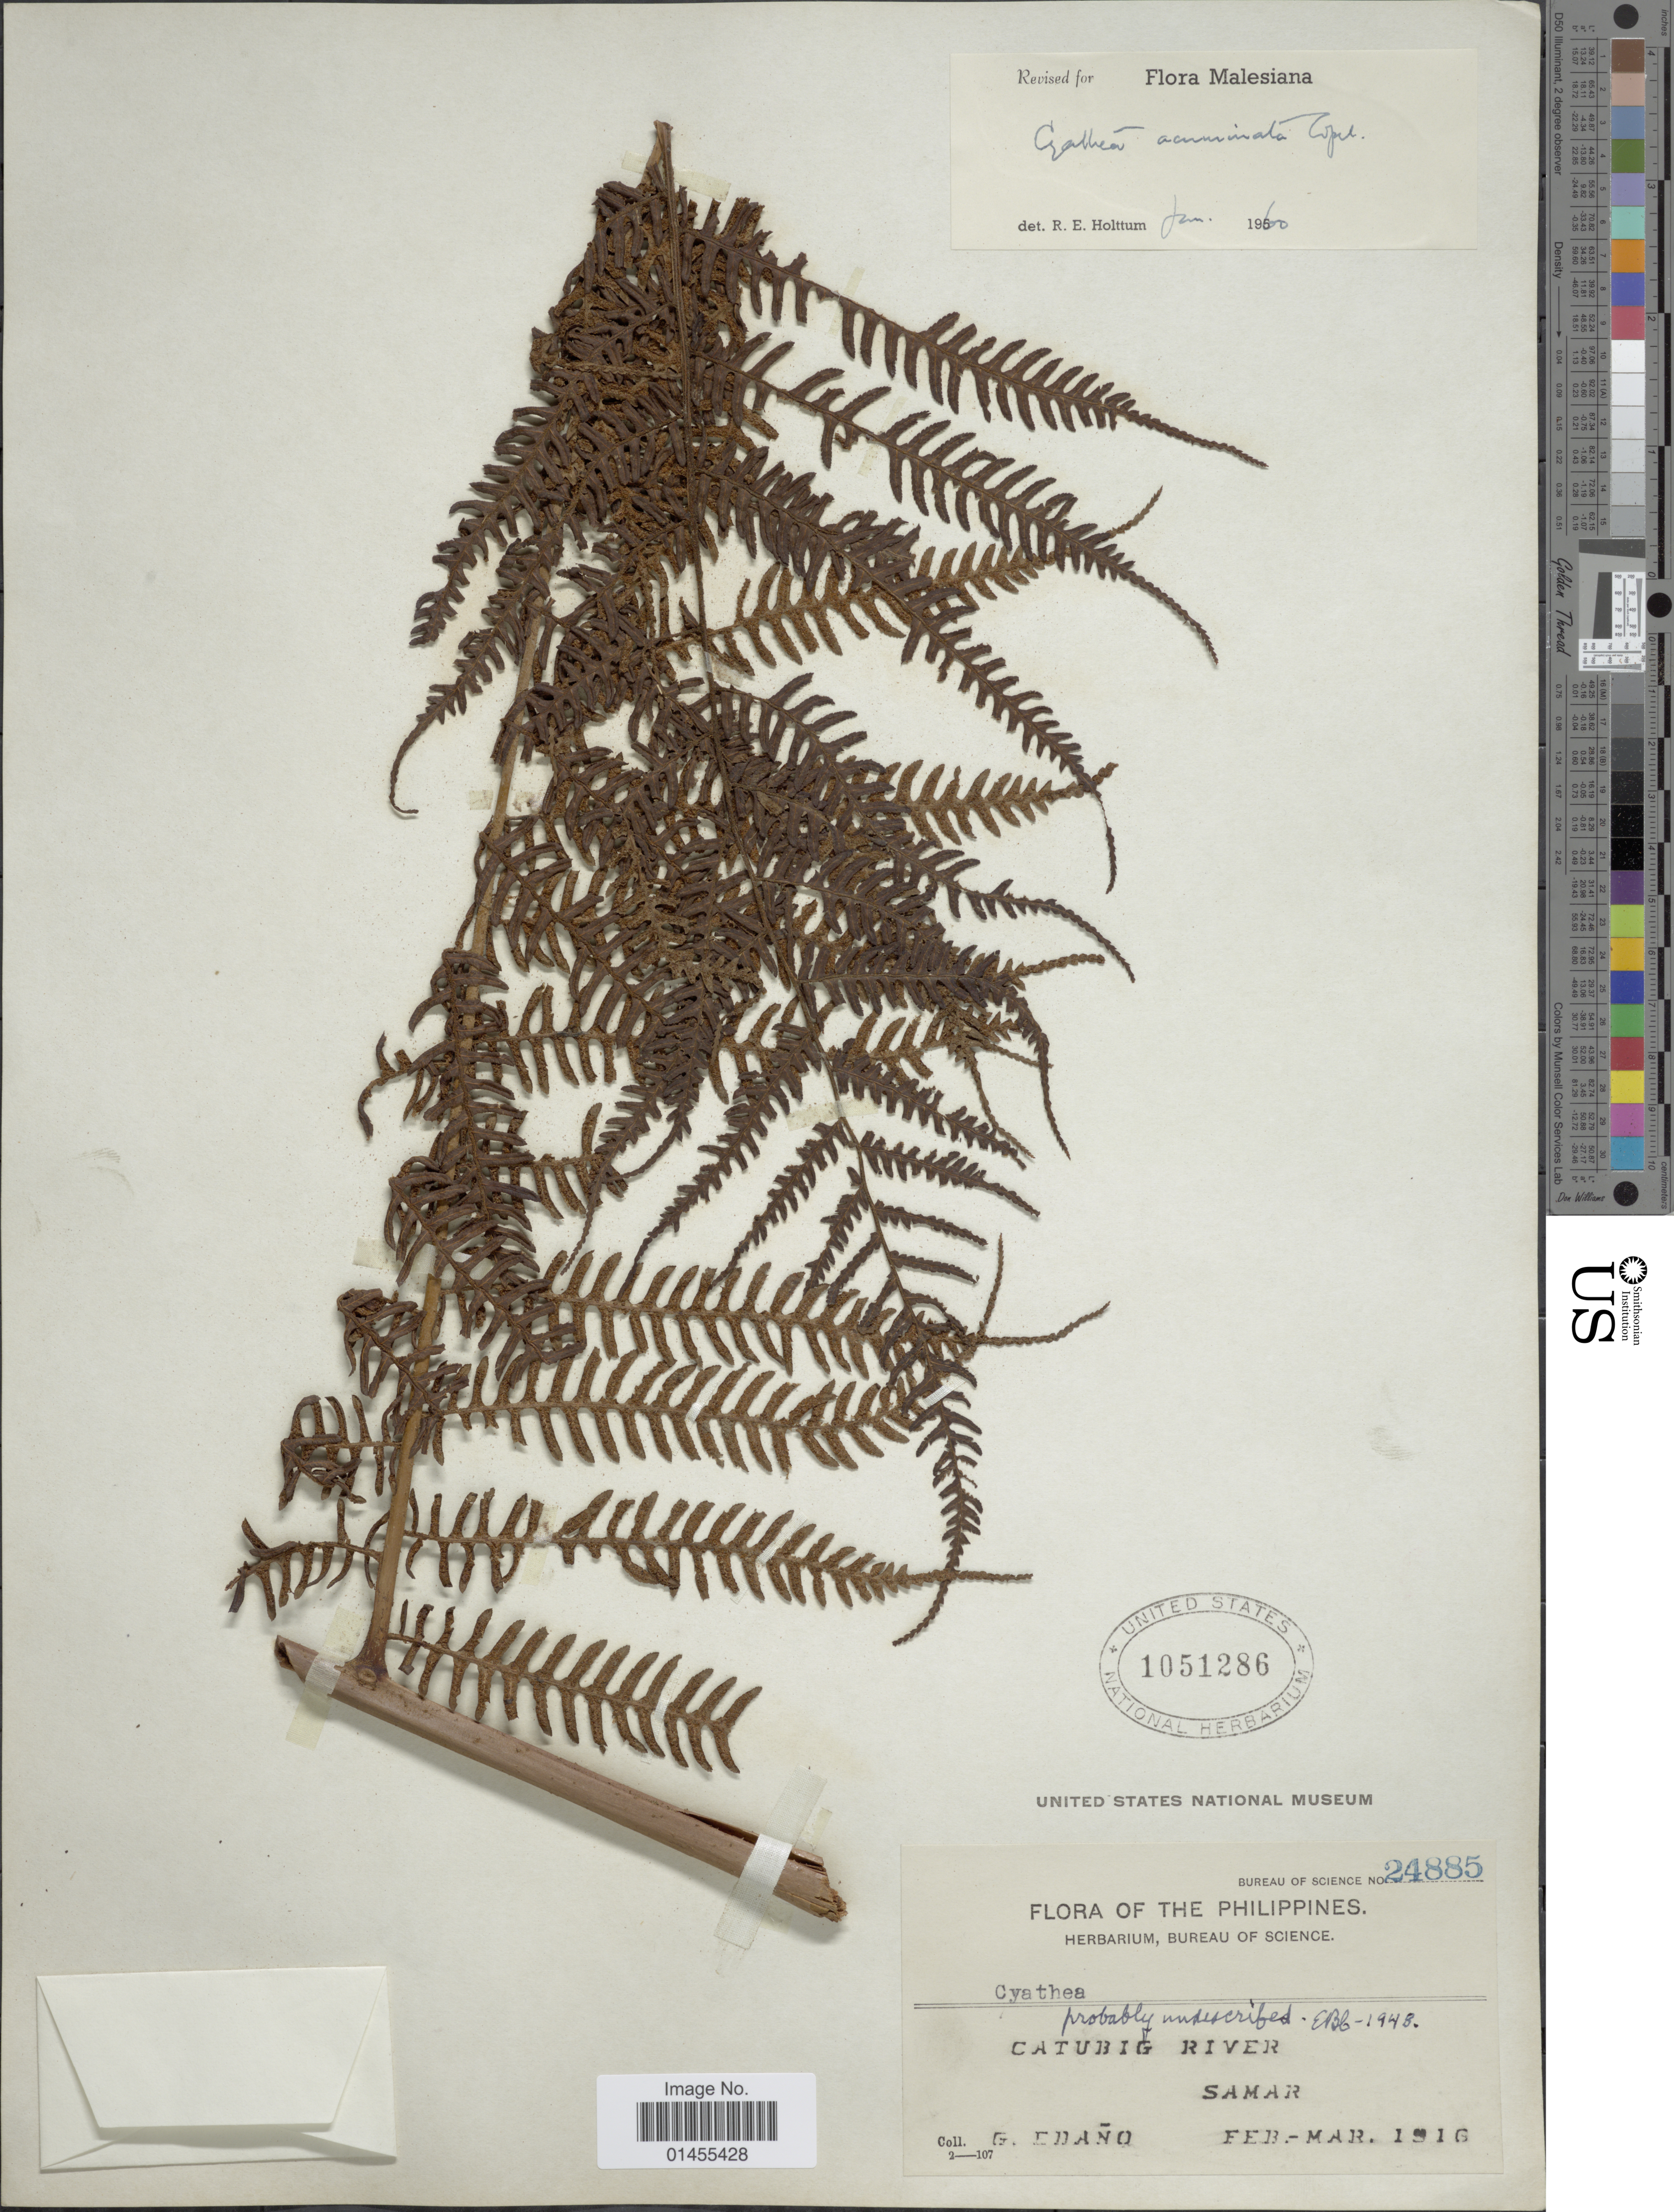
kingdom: Plantae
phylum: Tracheophyta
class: Polypodiopsida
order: Cyatheales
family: Cyatheaceae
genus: Alsophila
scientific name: Alsophila acuminata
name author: (Copel.) R.M. Tryon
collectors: G. Edaño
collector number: Bureau of Science 24885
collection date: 1916-02/1916-03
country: Philippines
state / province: Eastern Visayas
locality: Catubig River, Samar.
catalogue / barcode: US 1051286